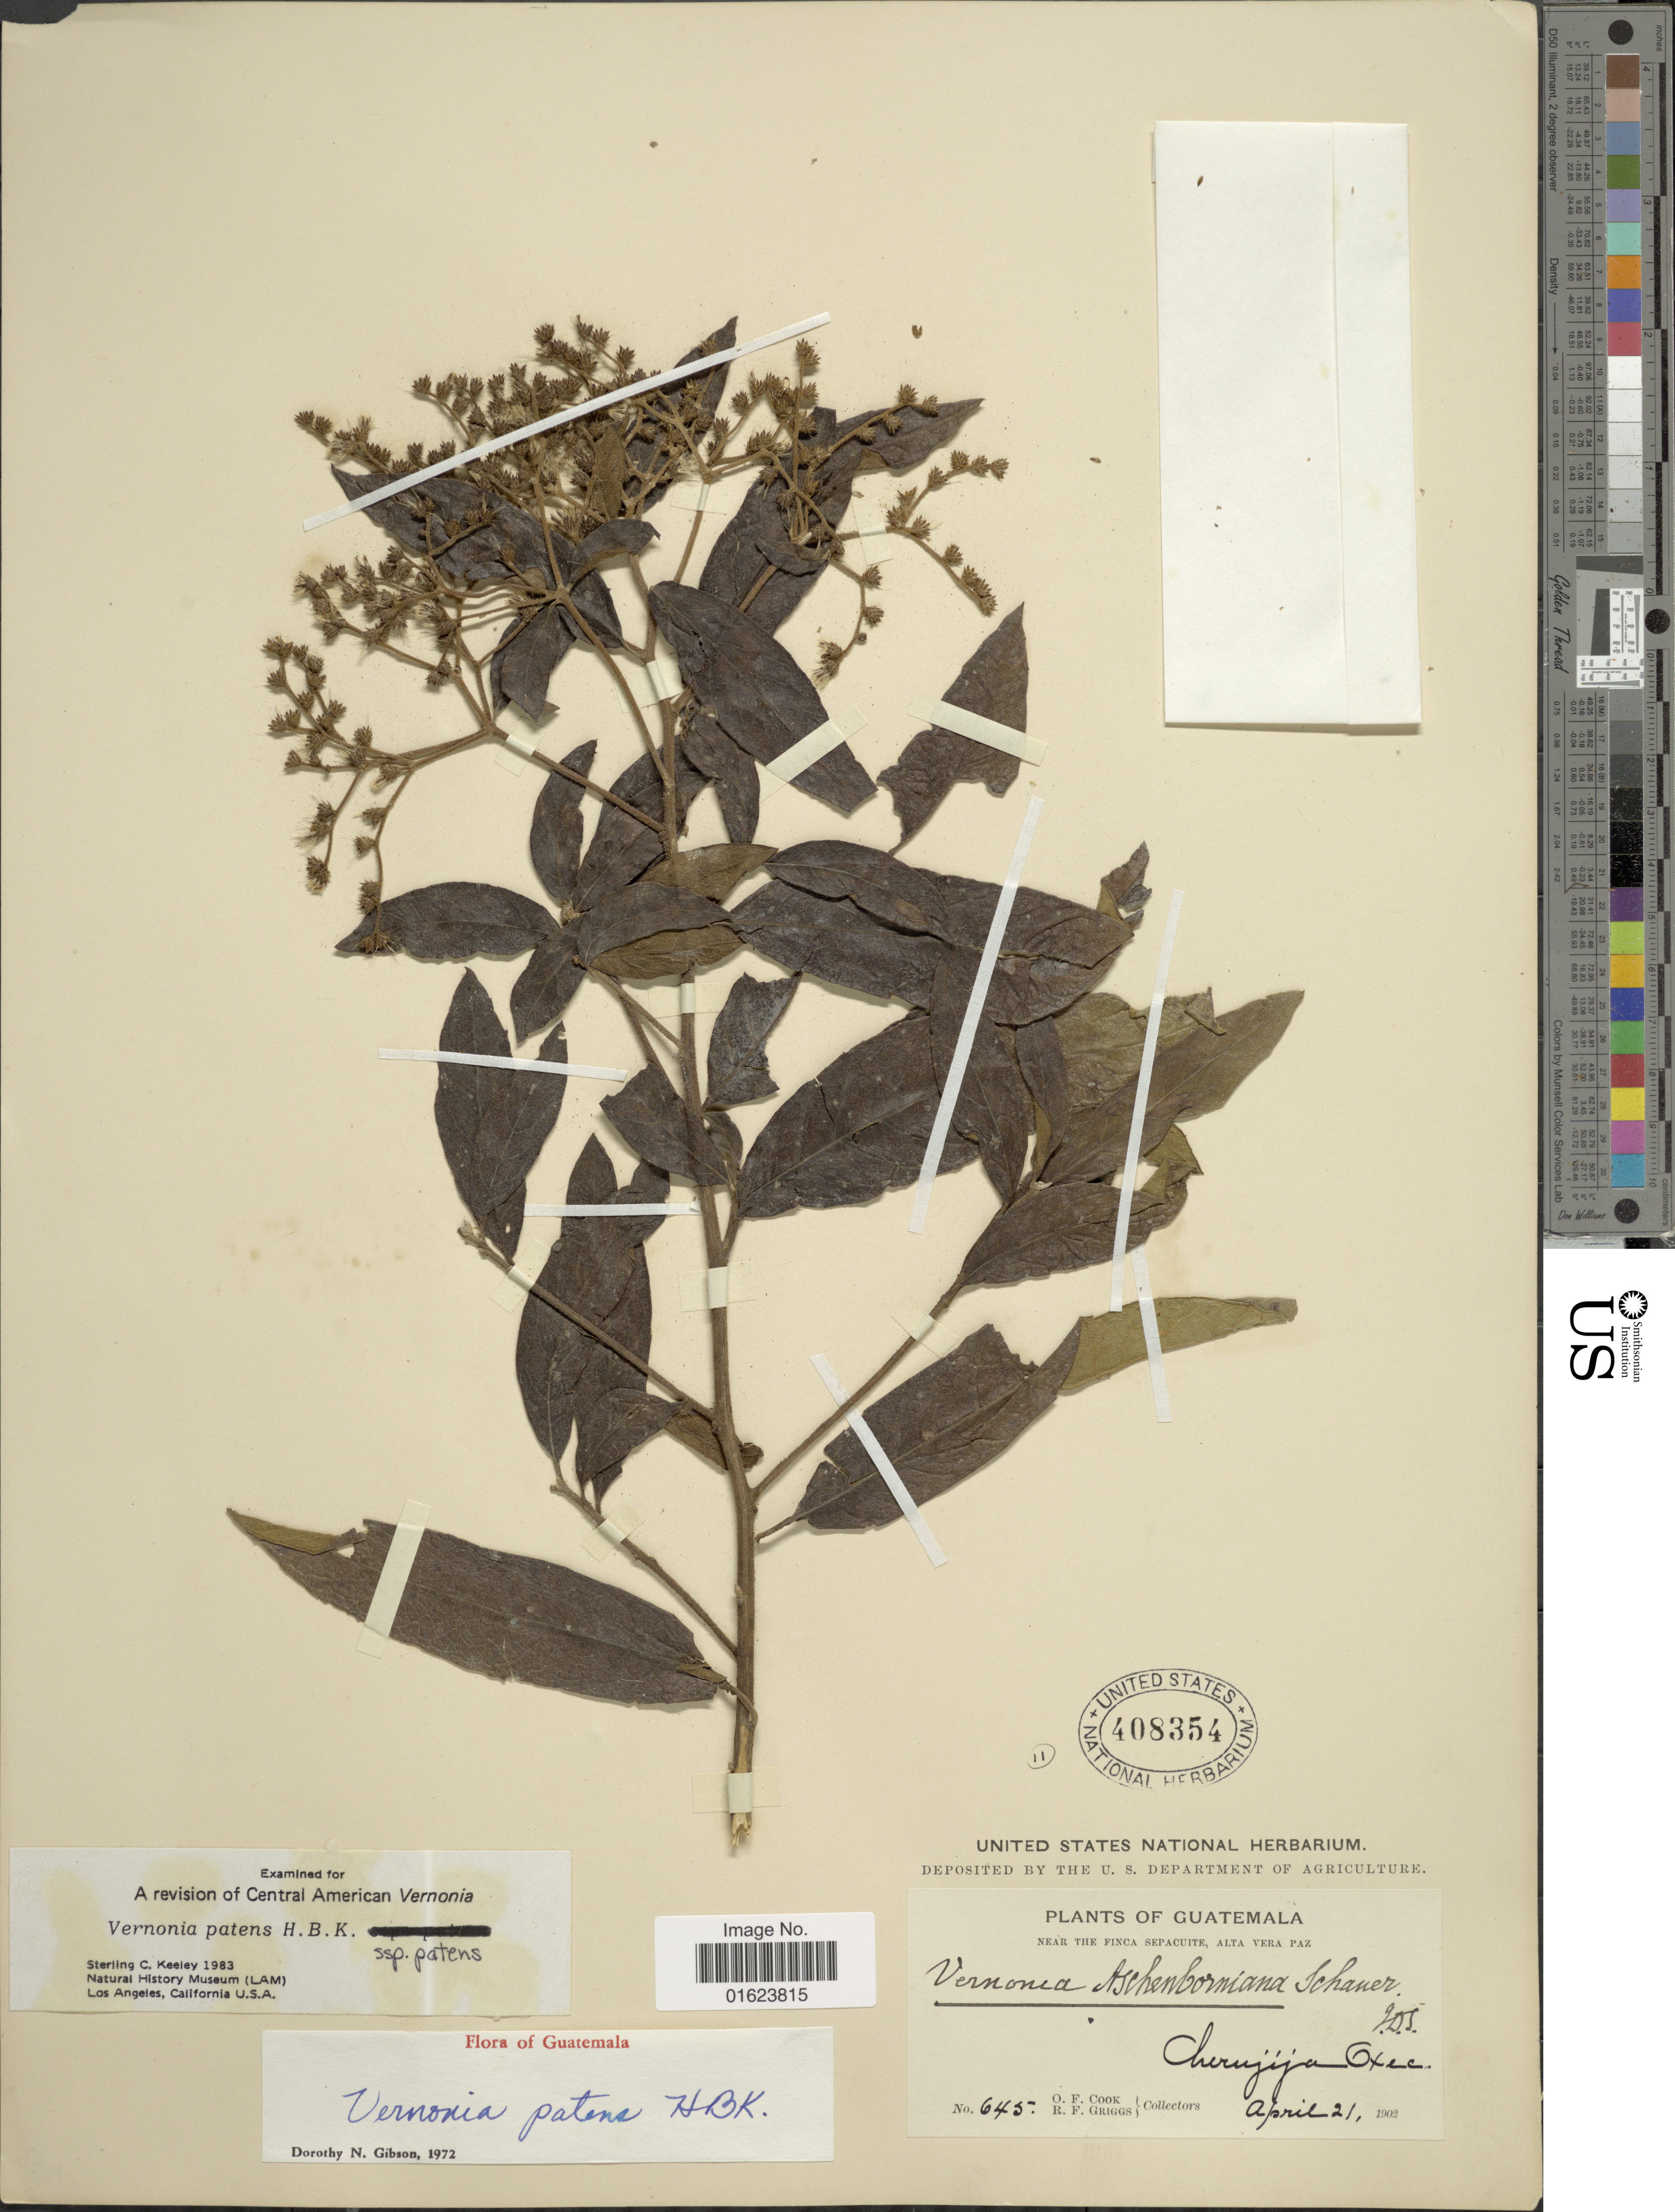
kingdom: Plantae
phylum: Tracheophyta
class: Magnoliopsida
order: Asterales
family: Asteraceae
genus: Vernonanthura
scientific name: Vernonanthura patens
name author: (Kunth) H. Rob.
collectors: O. F. Cook & R. F. Griggs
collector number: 645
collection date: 1902-04-21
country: Guatemala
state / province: Alta Verapaz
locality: Near the Finca Sepacuite, Alta Vera Paz. Cherujija Oxec.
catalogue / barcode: US 408354